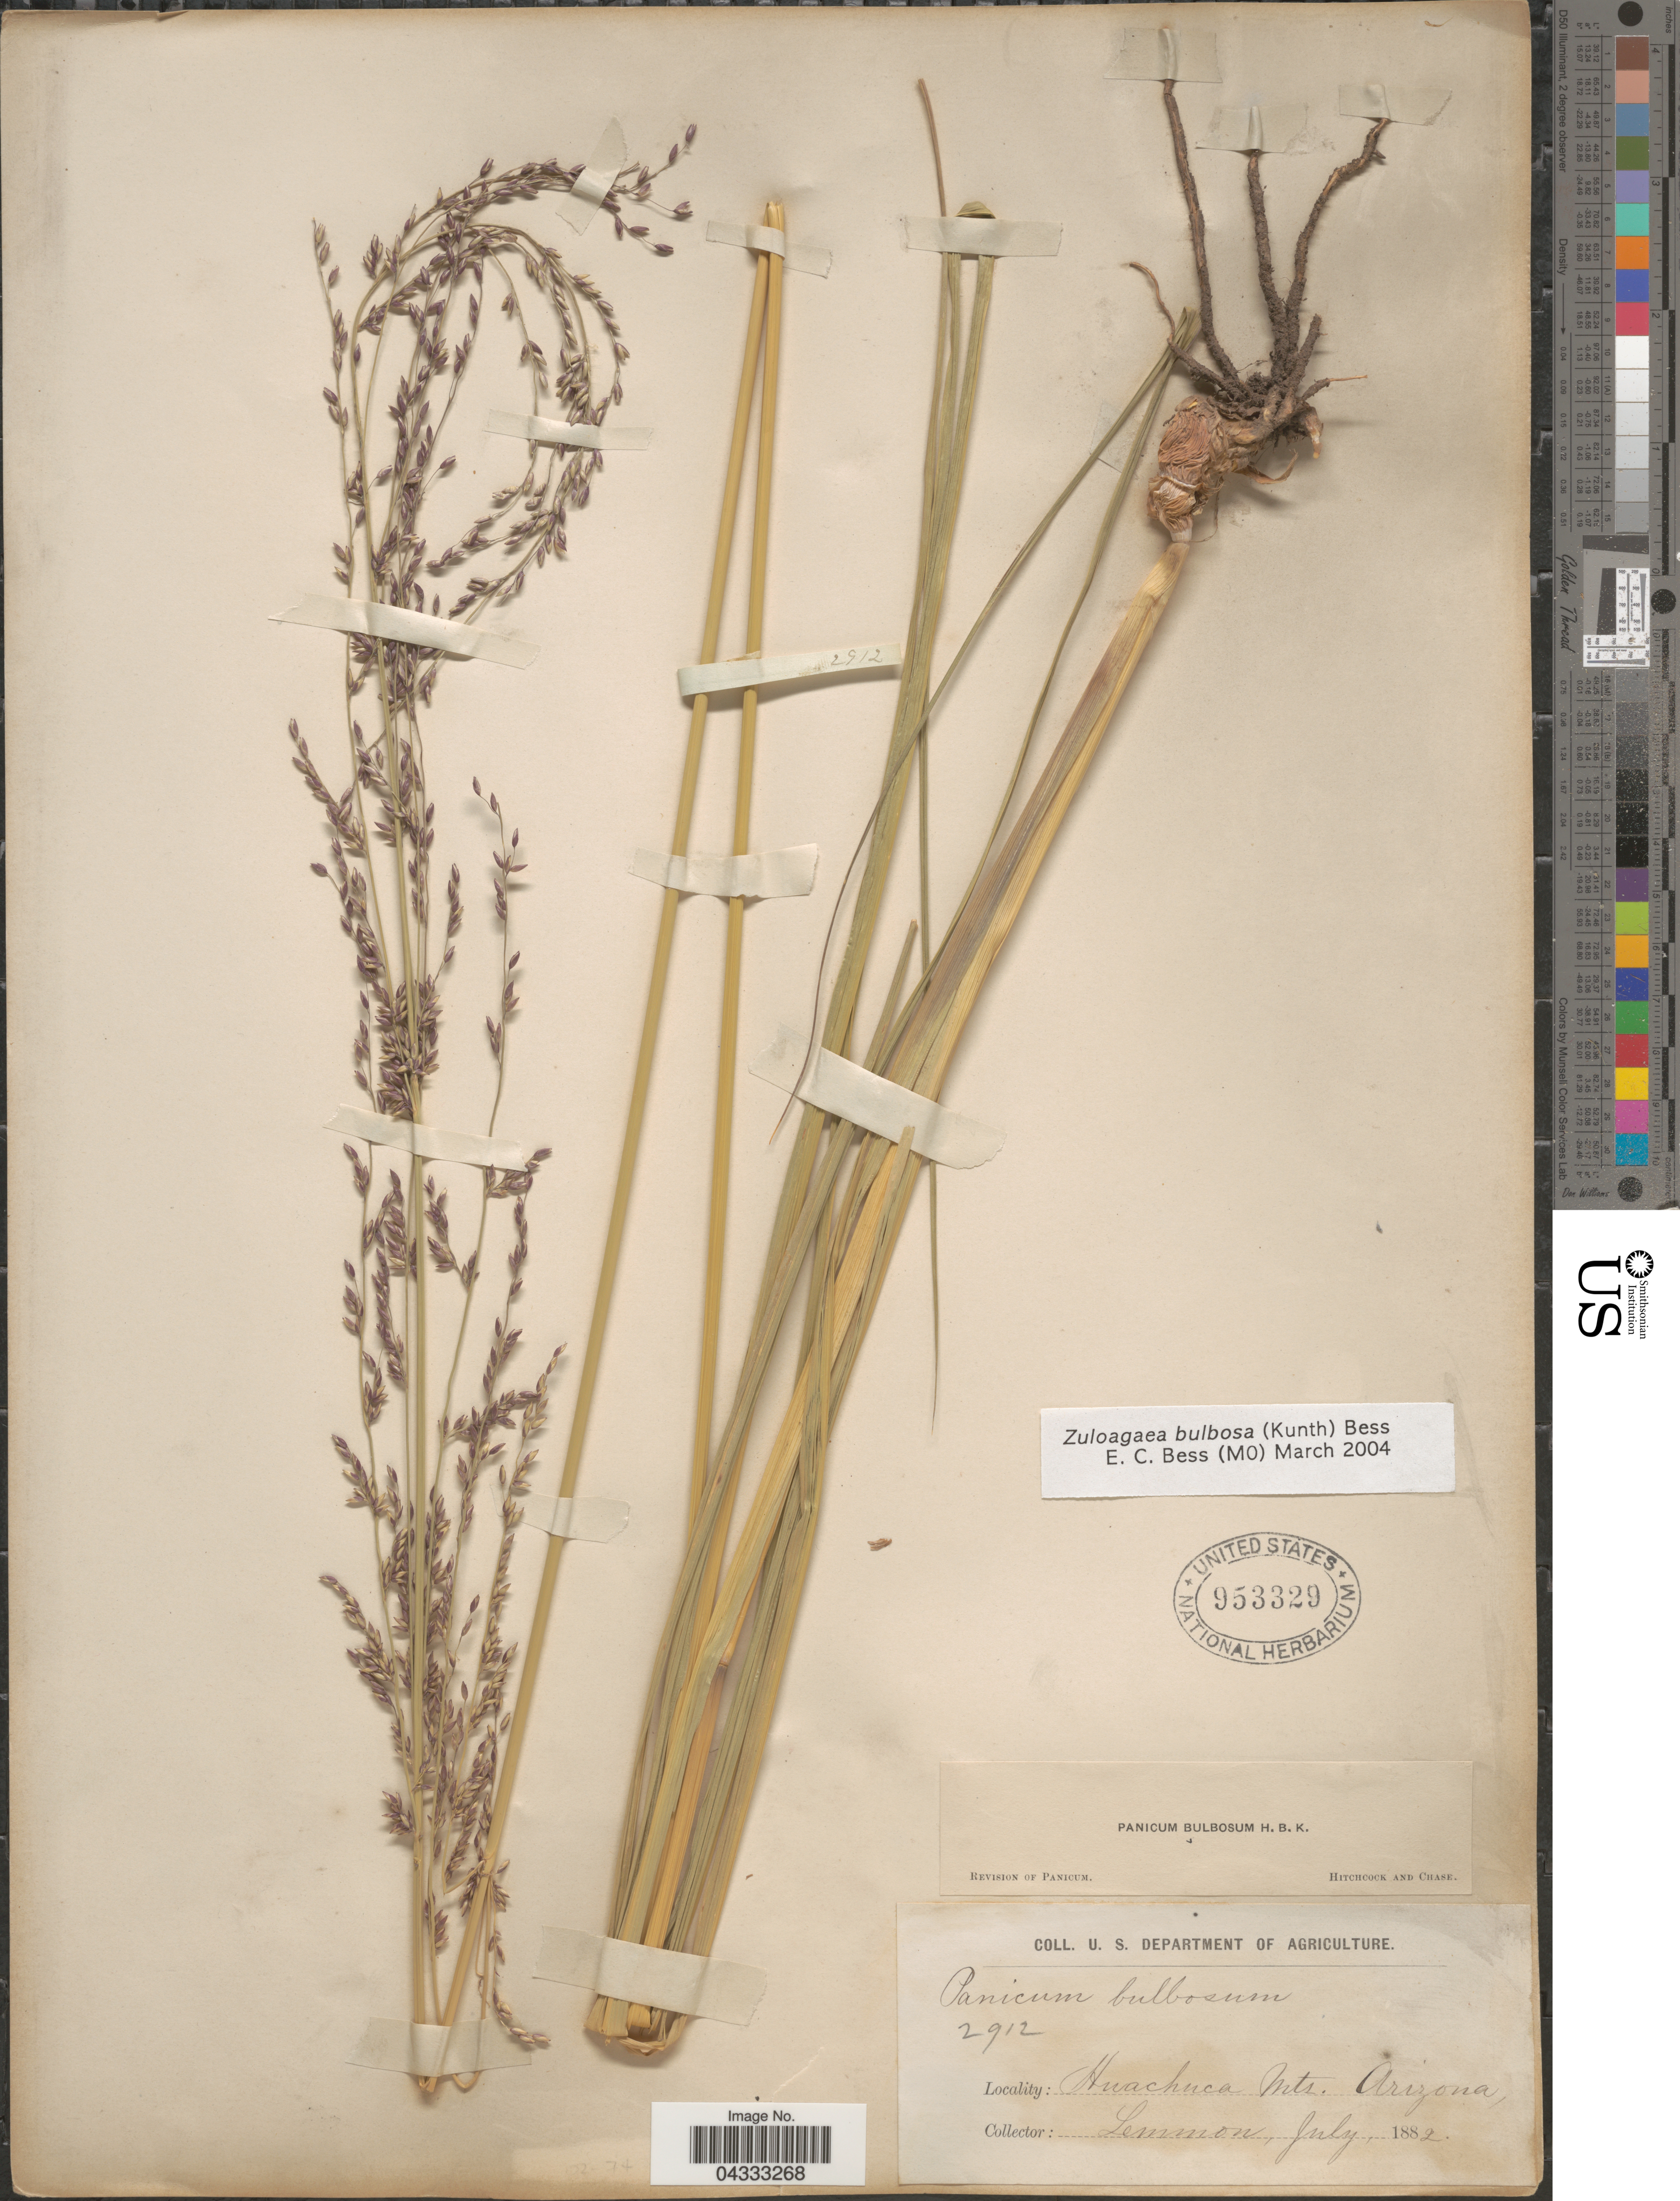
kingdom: Plantae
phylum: Tracheophyta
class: Liliopsida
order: Poales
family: Poaceae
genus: Zuloagaea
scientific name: Zuloagaea bulbosa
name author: (Kunth) E. Bess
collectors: -- Lemmon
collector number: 2912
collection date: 1882-07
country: United States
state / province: Arizona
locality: Huachuca Mts.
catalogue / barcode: US 953329